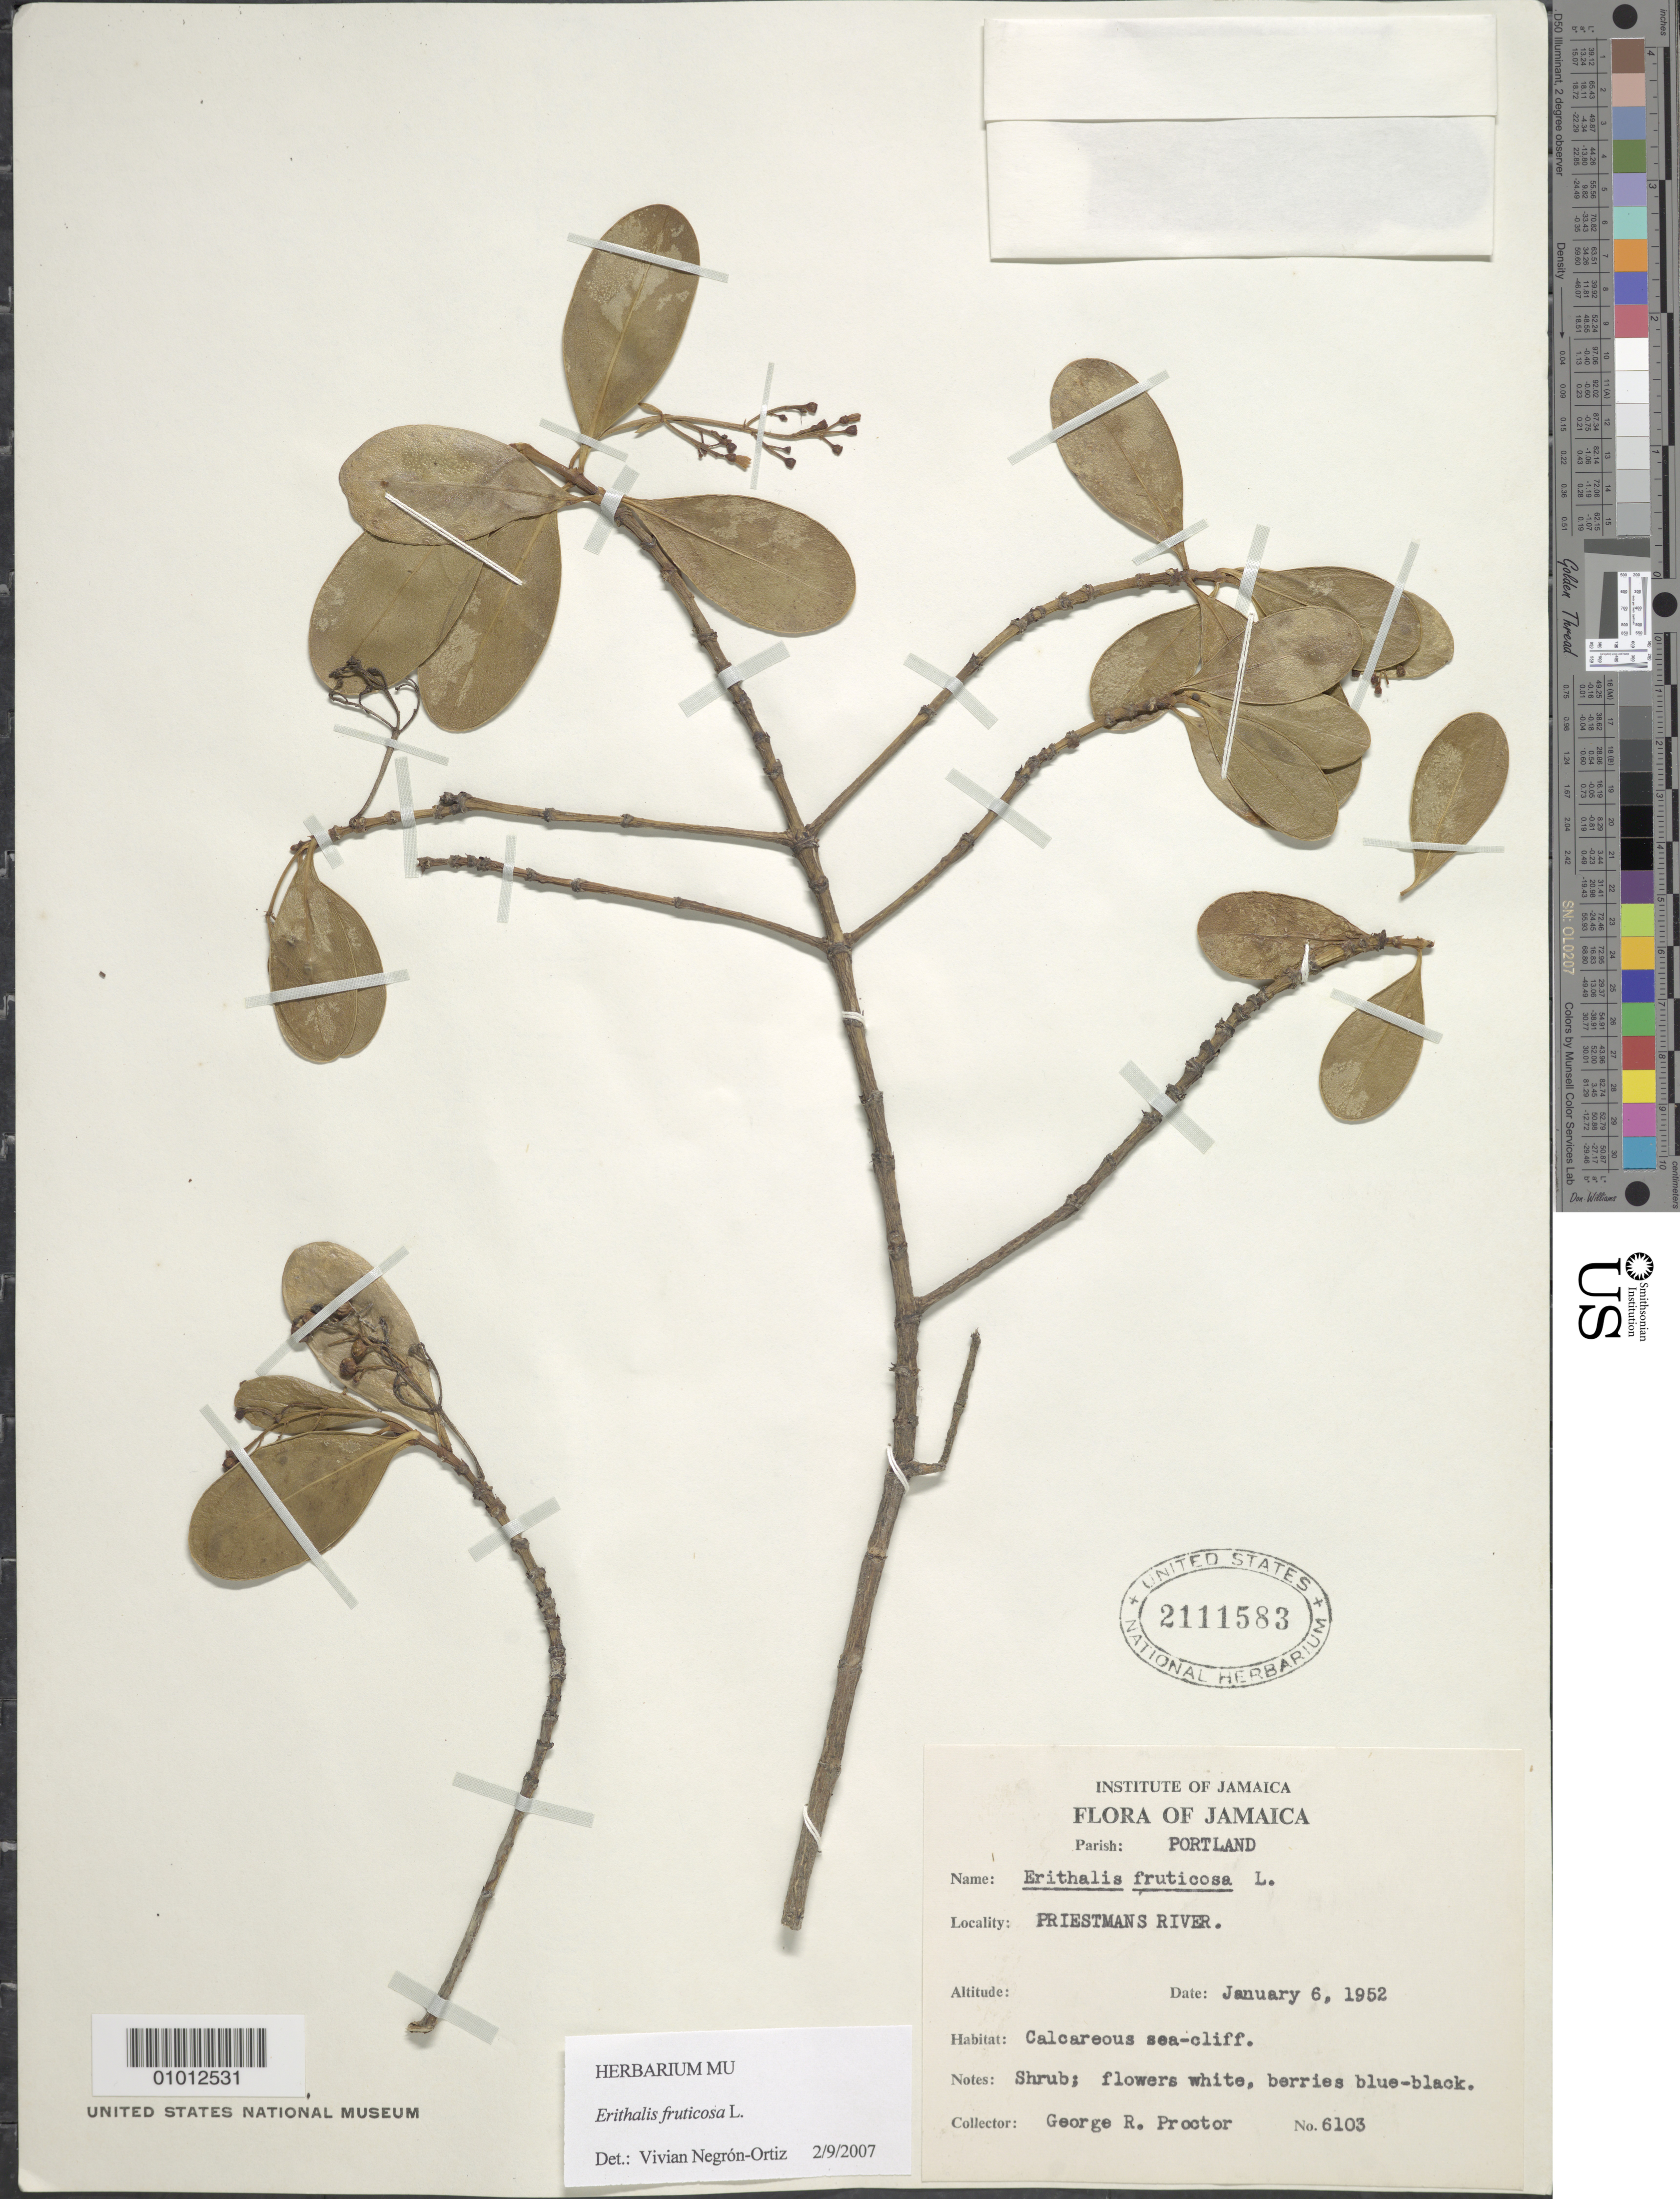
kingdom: Plantae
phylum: Tracheophyta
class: Magnoliopsida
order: Gentianales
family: Rubiaceae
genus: Erithalis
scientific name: Erithalis fruticosa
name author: L.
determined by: Negrón-Ortiz, V.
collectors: G. R. Proctor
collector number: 6103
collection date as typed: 06 Jan 1952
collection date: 1952-01-06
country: Jamaica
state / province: Portland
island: Jamaica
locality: Priestmans River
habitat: Calcareous sea-cliff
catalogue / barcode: US 2111583